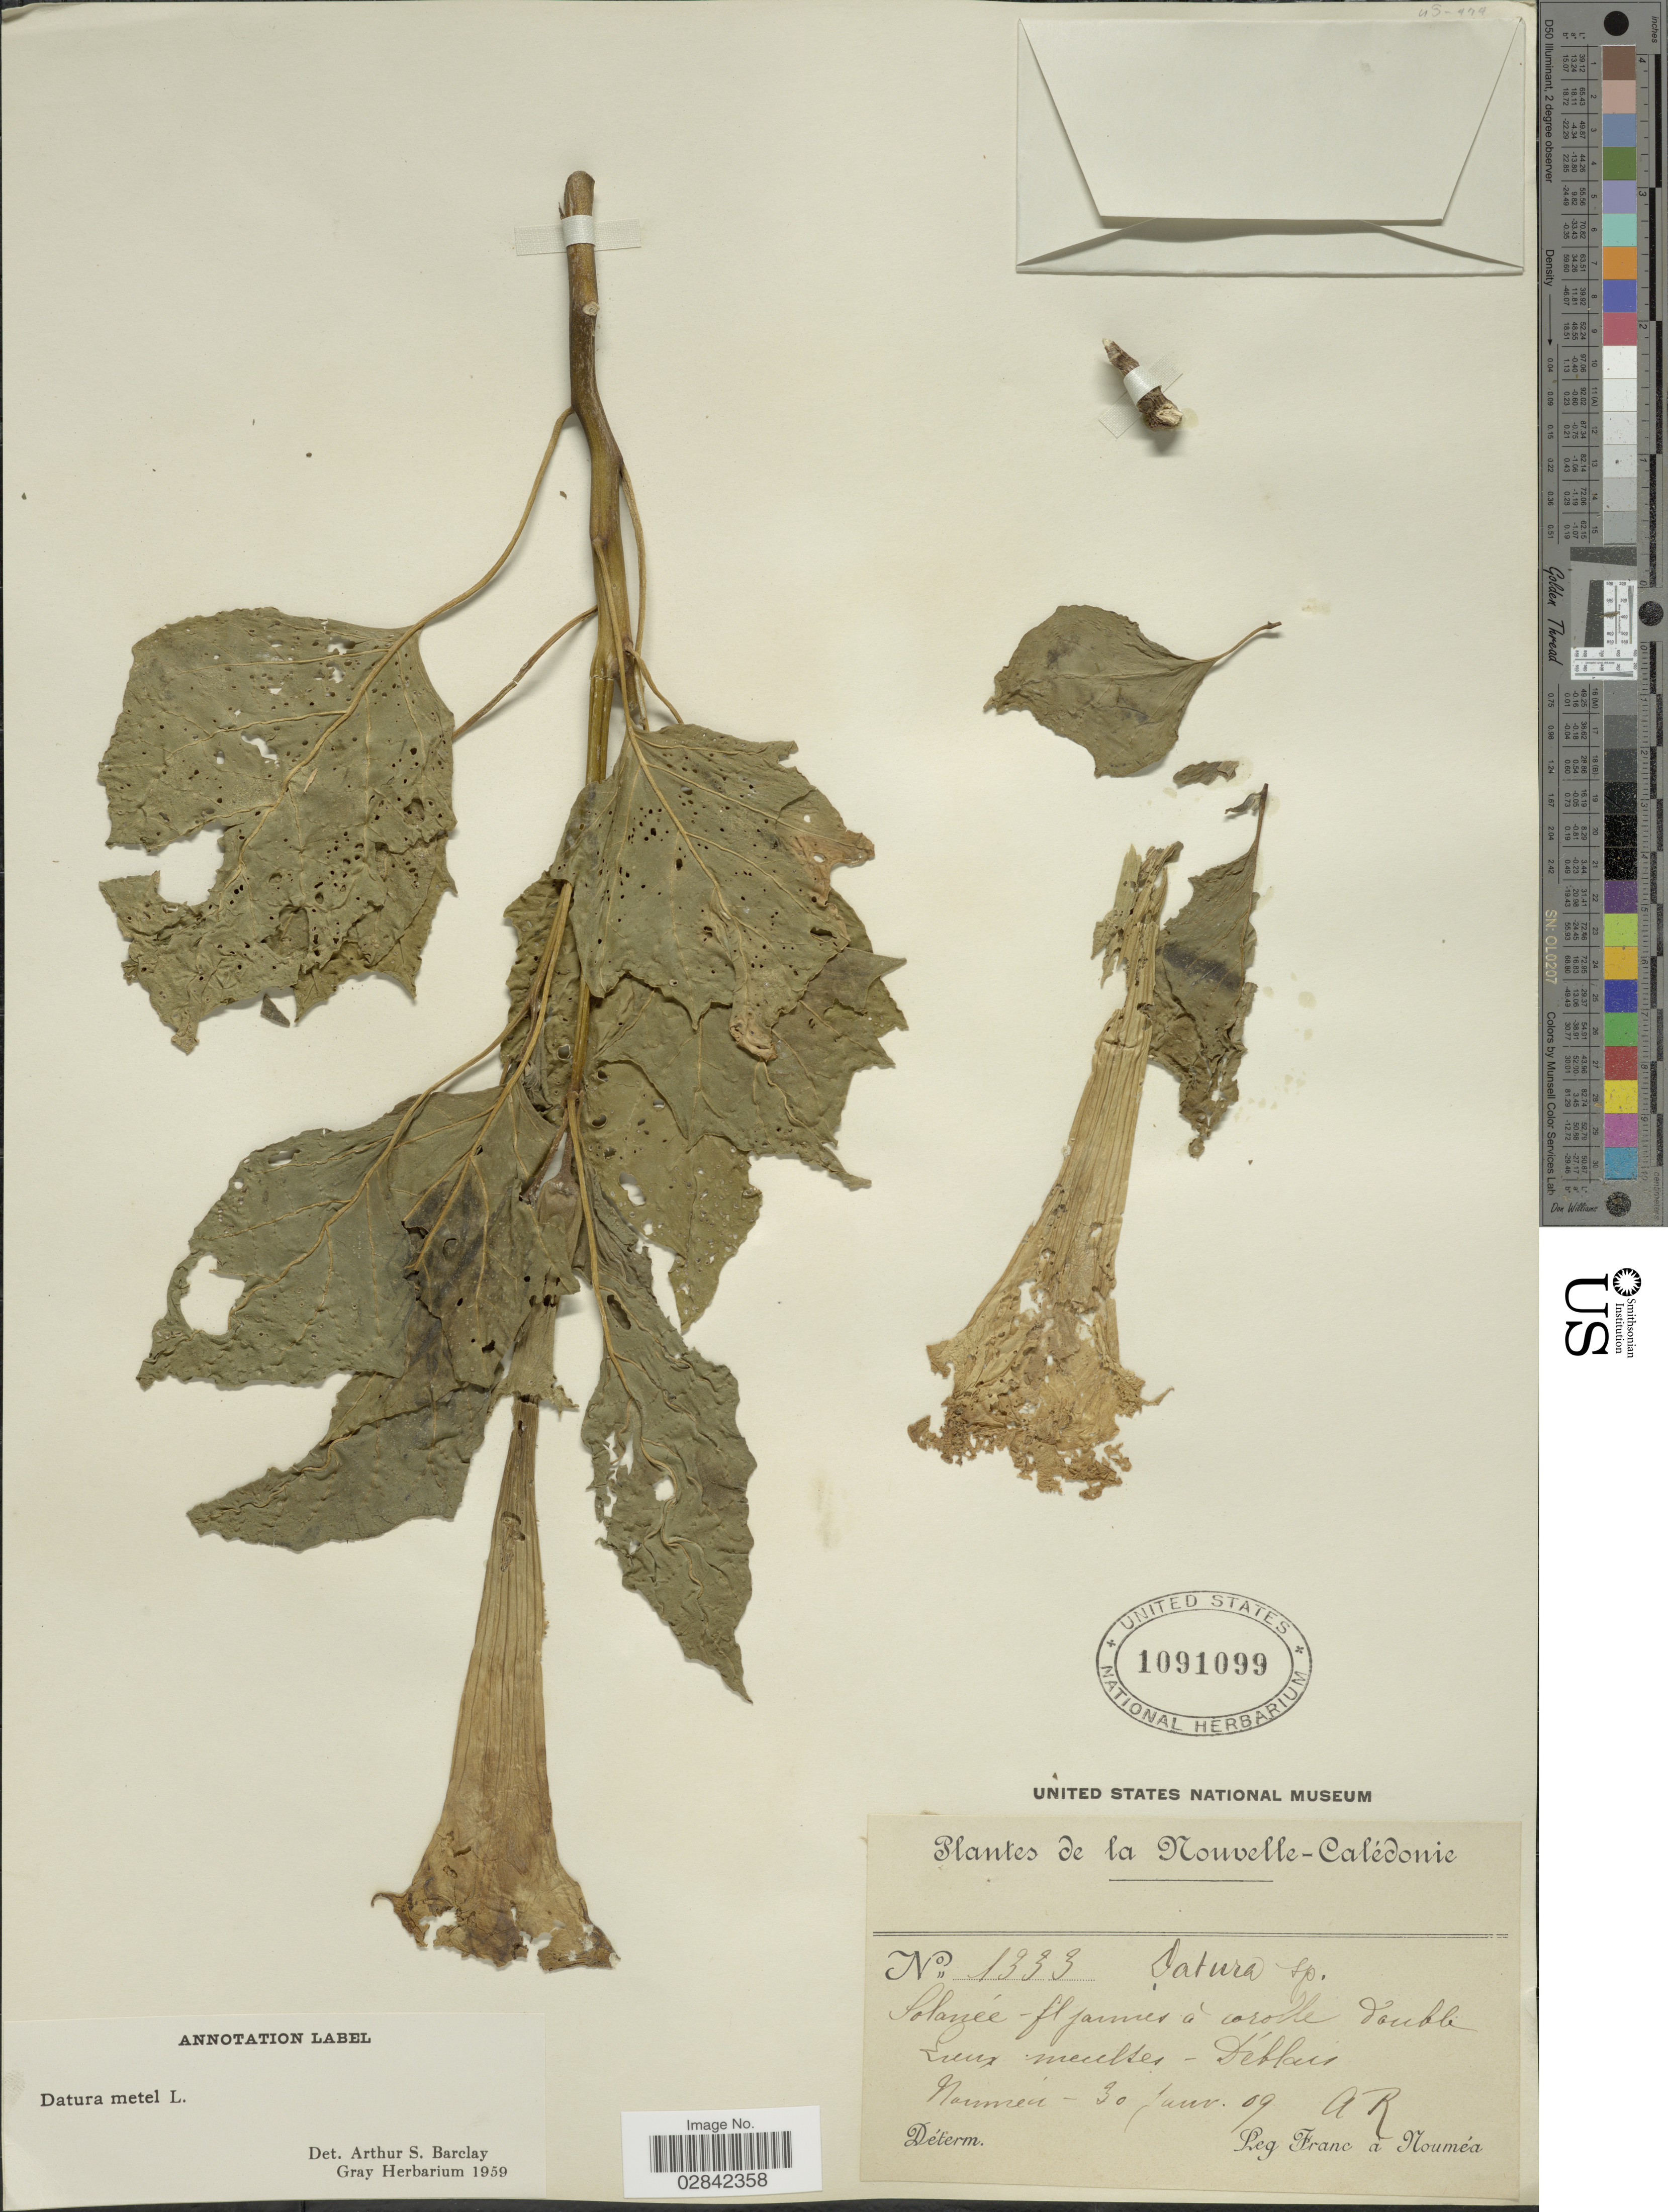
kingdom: Plantae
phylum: Tracheophyta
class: Magnoliopsida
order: Solanales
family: Solanaceae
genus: Datura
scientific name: Datura metel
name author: L.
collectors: Franc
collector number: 1333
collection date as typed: Transcribed d/m/y: 30/6/09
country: New Caledonia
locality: Nouvelle-Calédonie, Déblais Nouméa.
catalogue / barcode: US 1091099